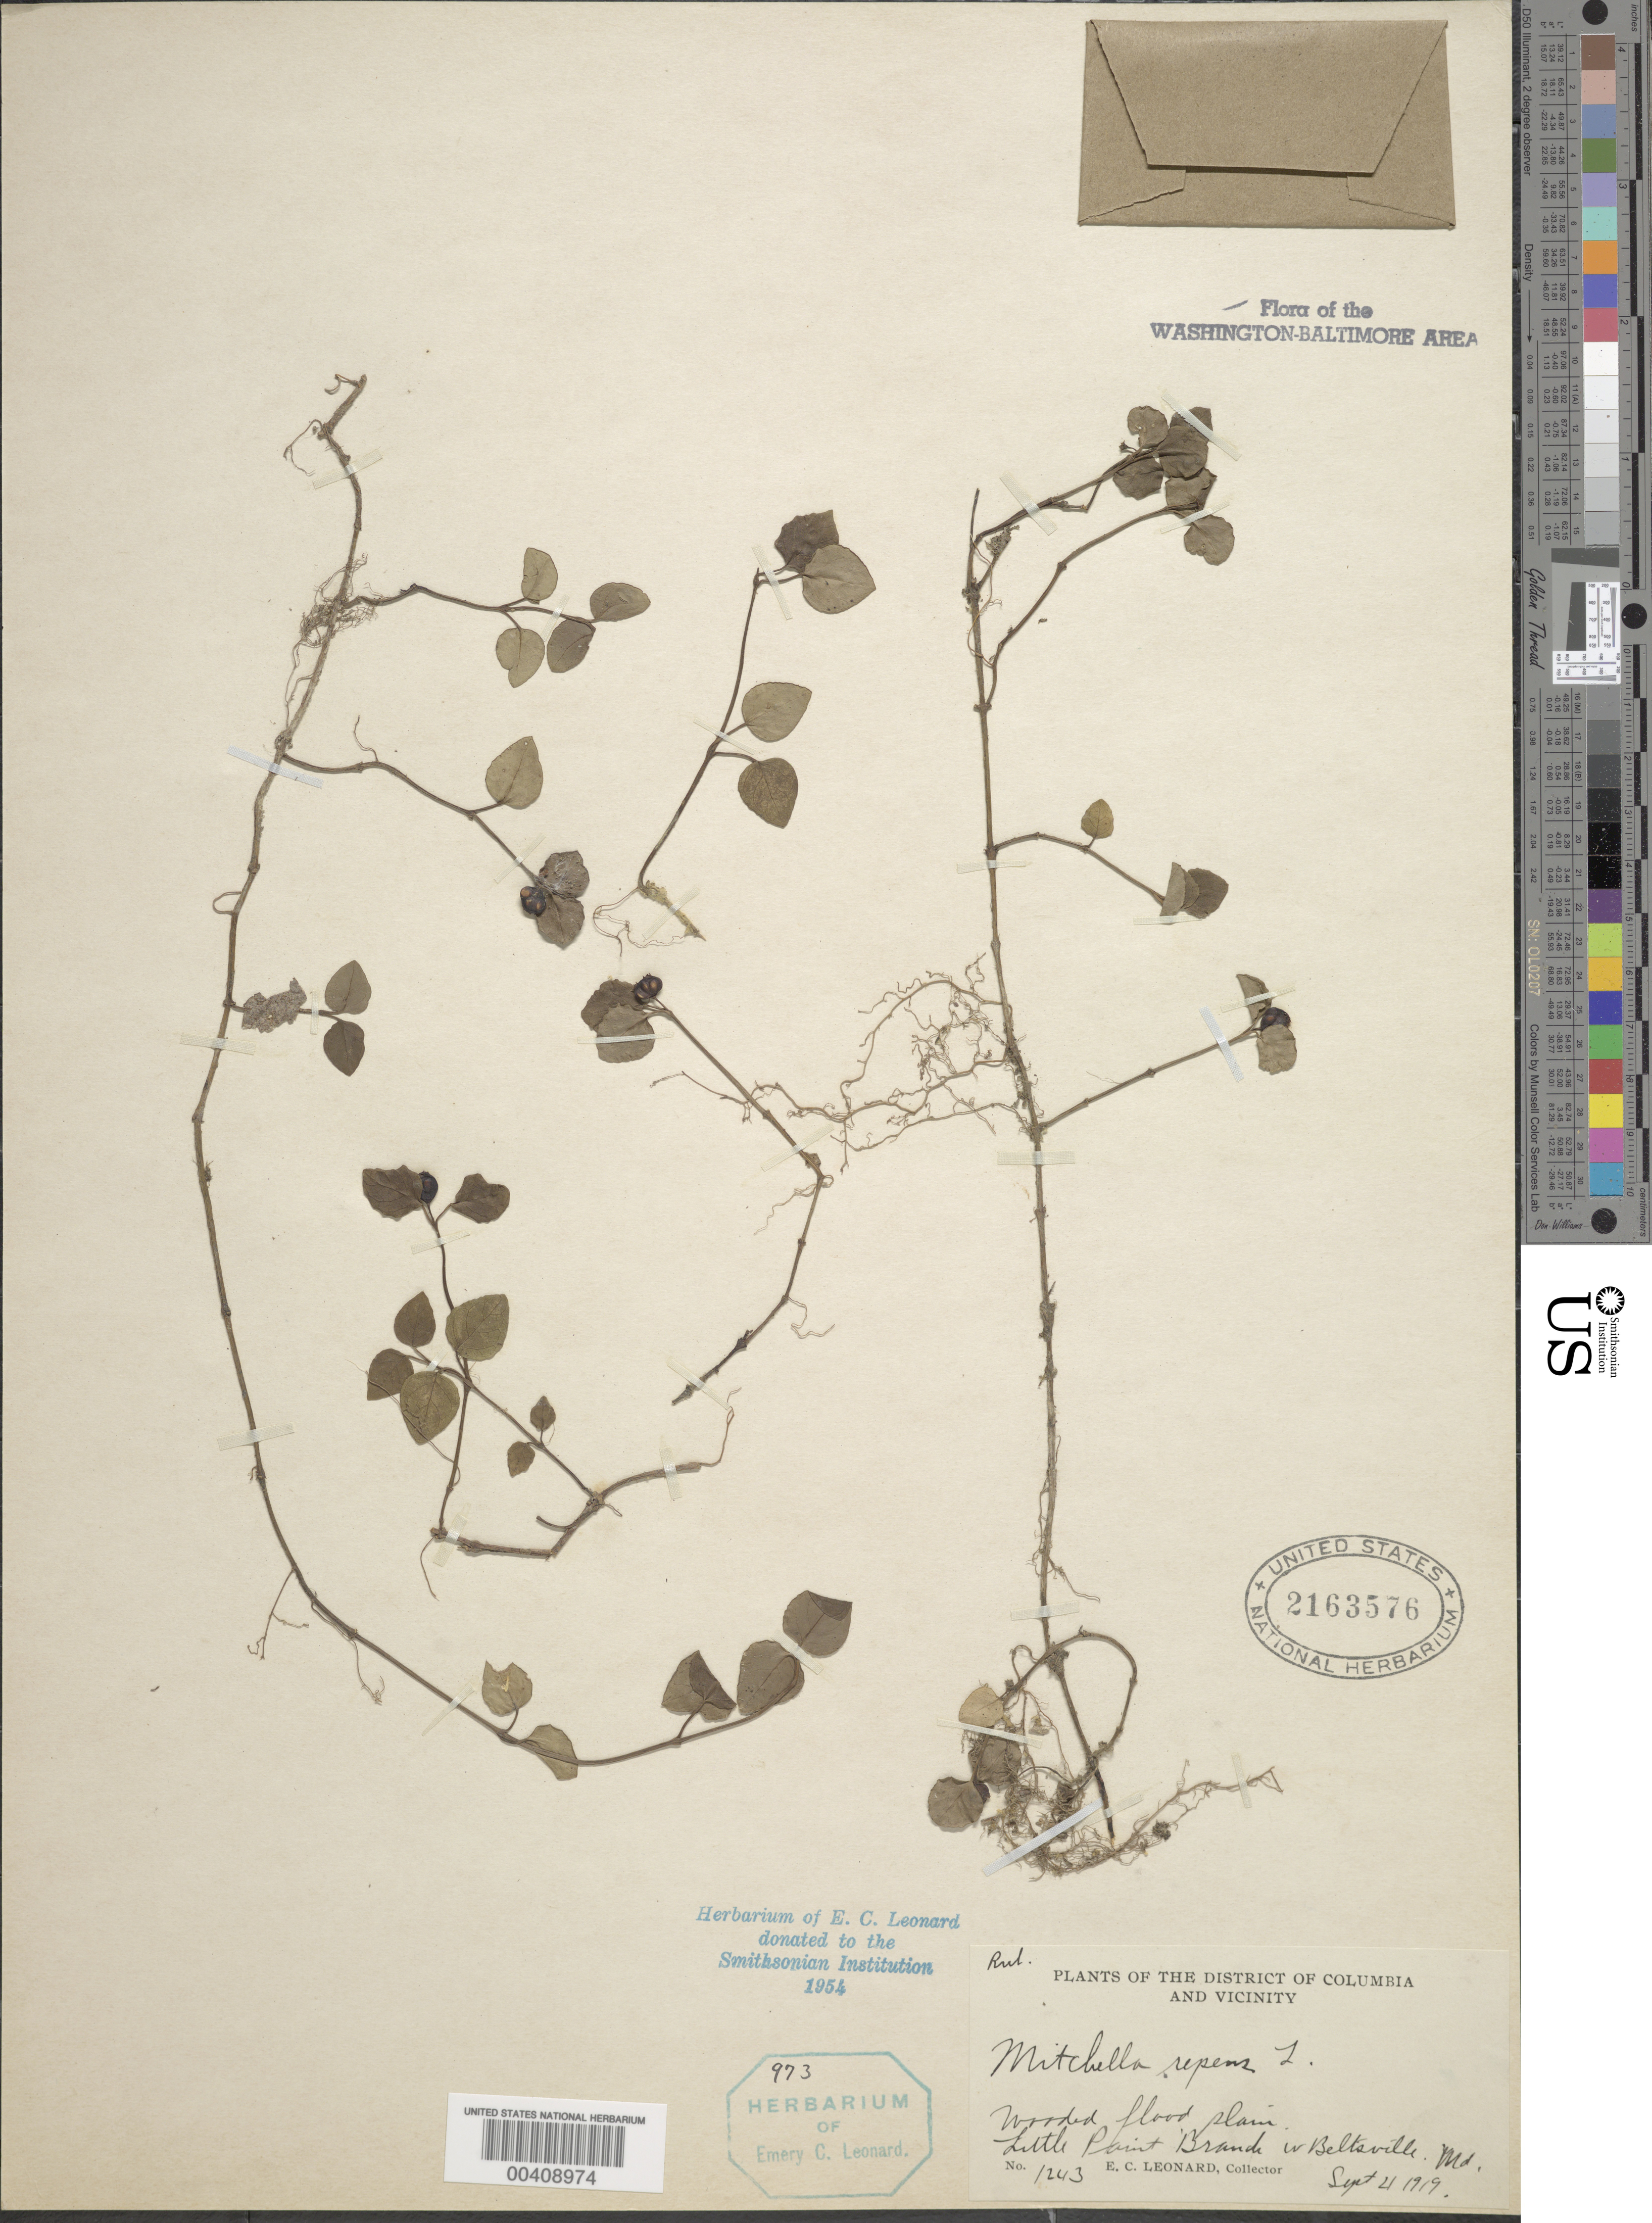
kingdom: Plantae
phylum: Tracheophyta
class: Magnoliopsida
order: Gentianales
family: Rubiaceae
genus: Mitchella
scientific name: Mitchella repens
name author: L.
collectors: E. C. Leonard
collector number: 1243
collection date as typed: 21 Sep 1919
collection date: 1919-09-21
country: United States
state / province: Maryland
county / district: Prince George's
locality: Beltsville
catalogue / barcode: US 2163576